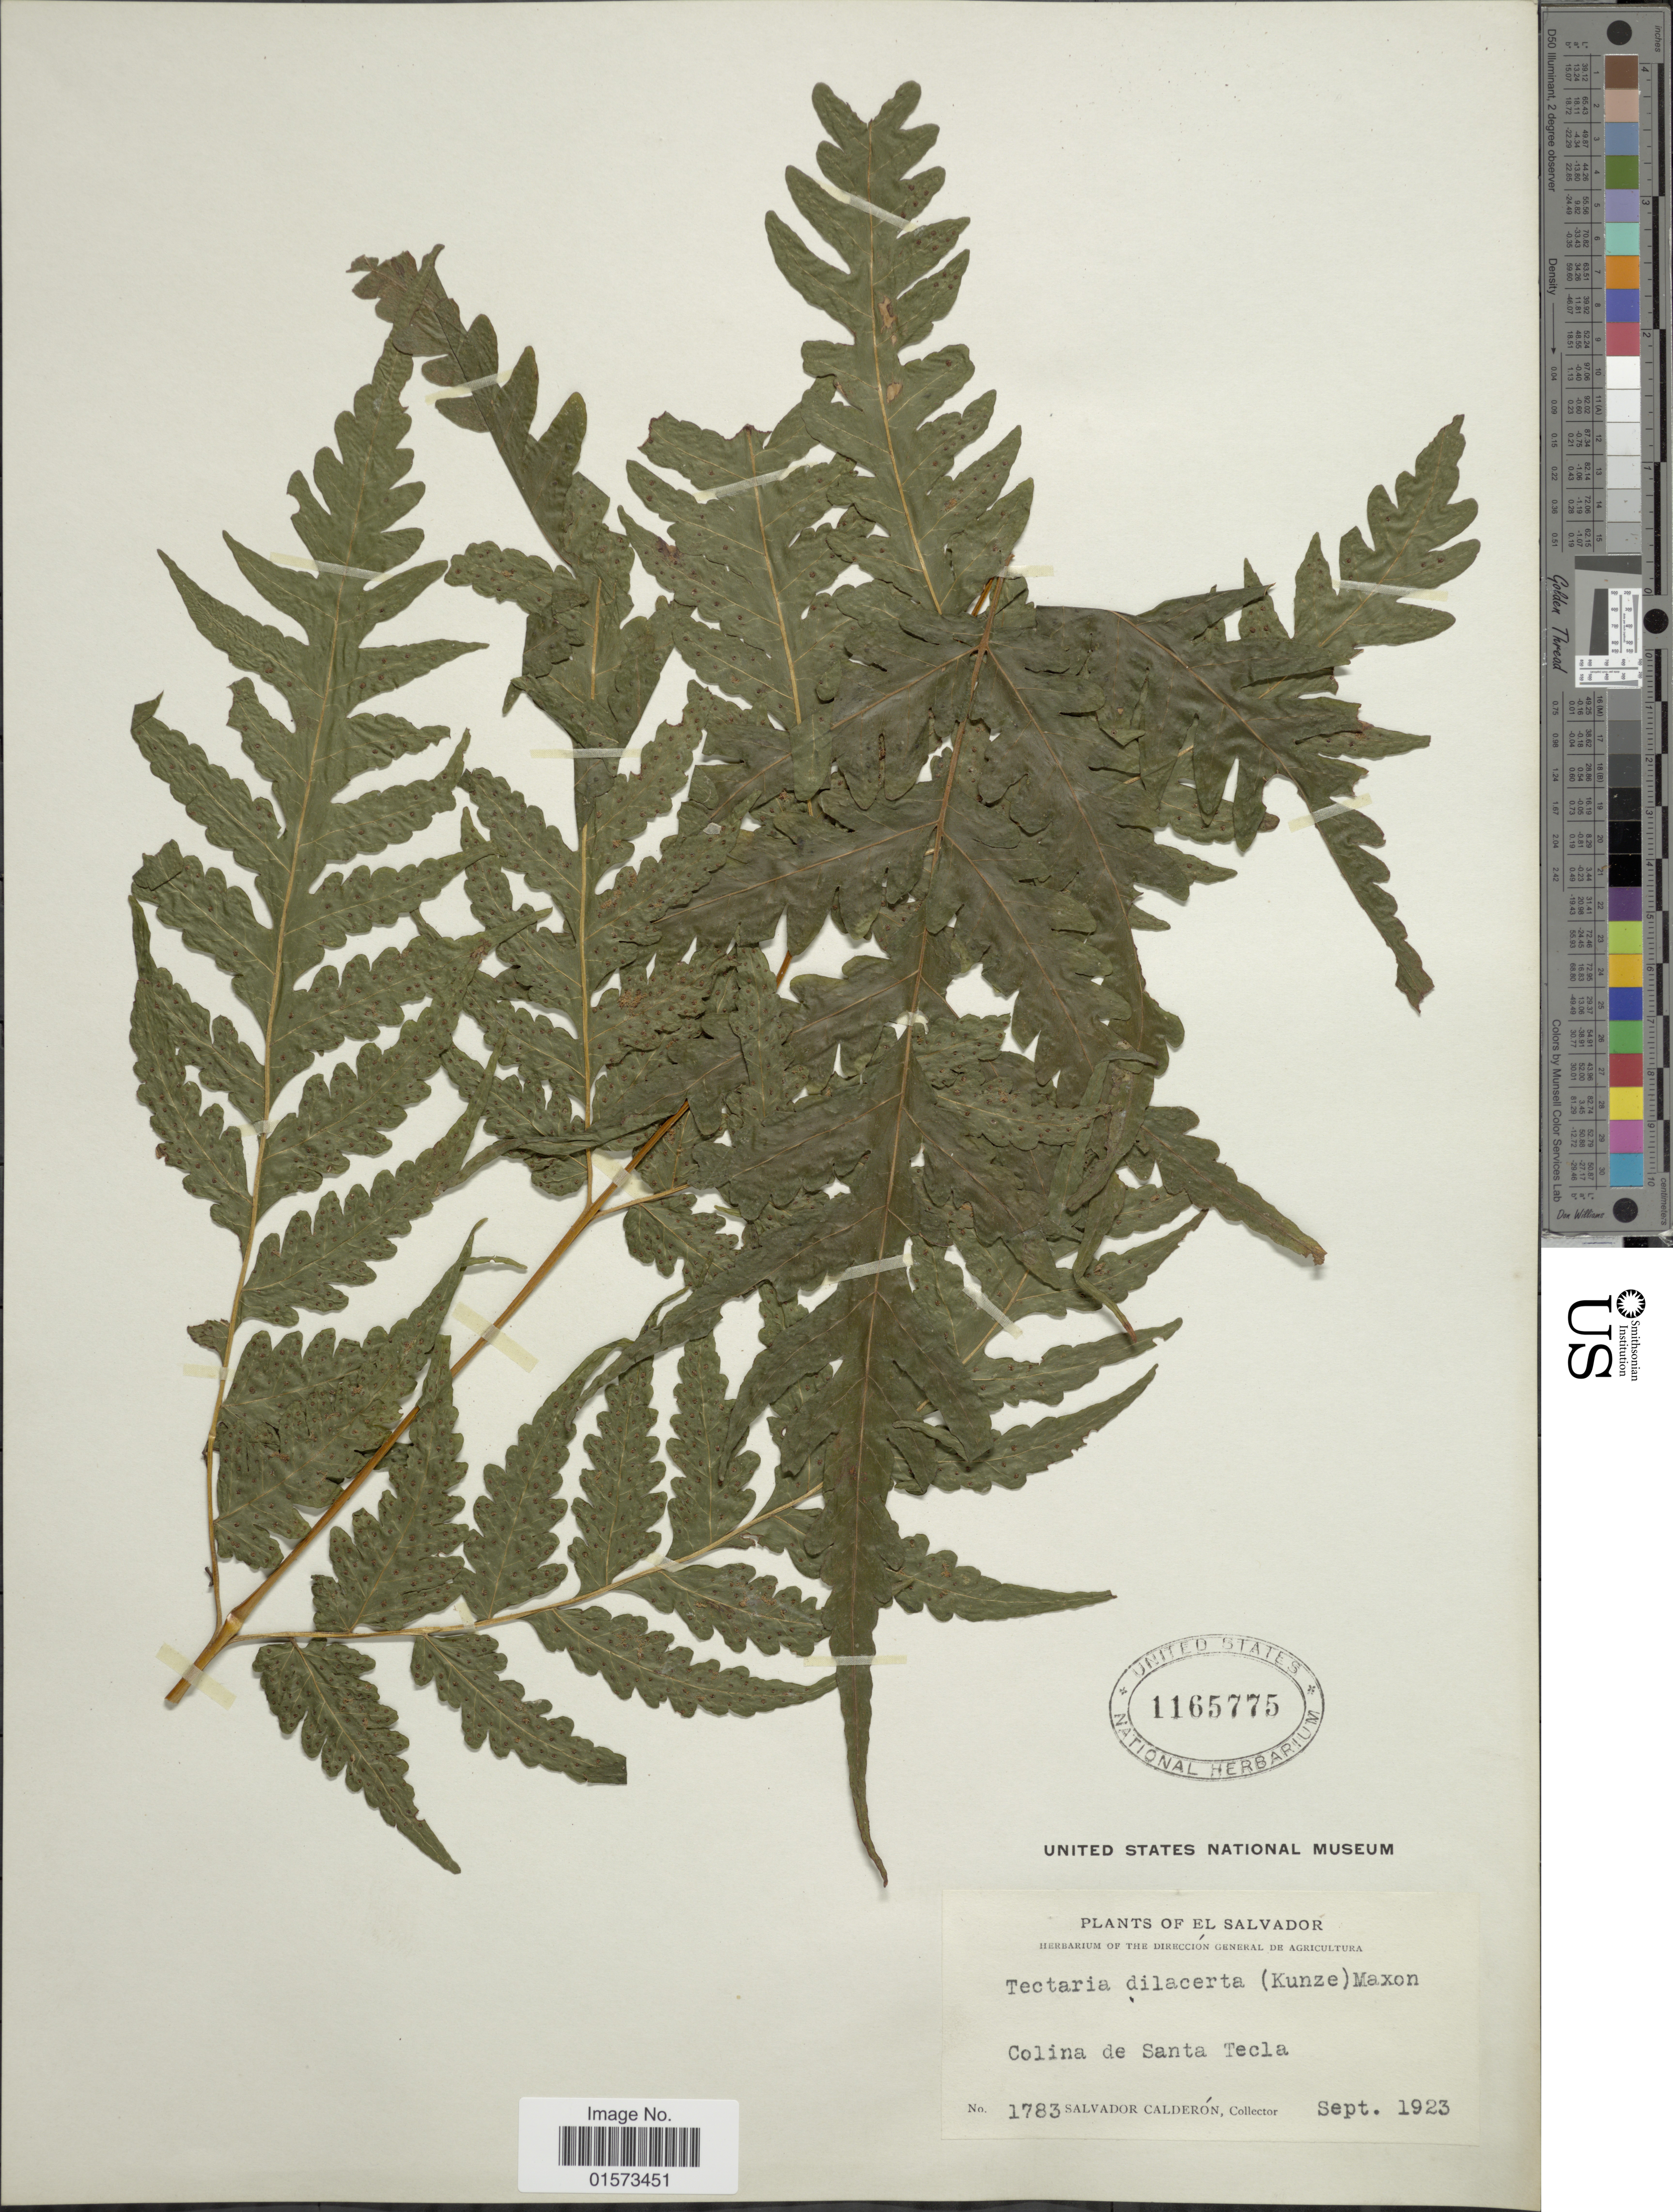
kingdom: Plantae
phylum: Tracheophyta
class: Polypodiopsida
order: Polypodiales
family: Tectariaceae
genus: Tectaria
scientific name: Tectaria mexicana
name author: (Fée) C.V. Morton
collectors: S. Calderón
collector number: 1783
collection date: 1923-09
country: El Salvador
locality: Colina de Santa Tecla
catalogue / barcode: US 1165775